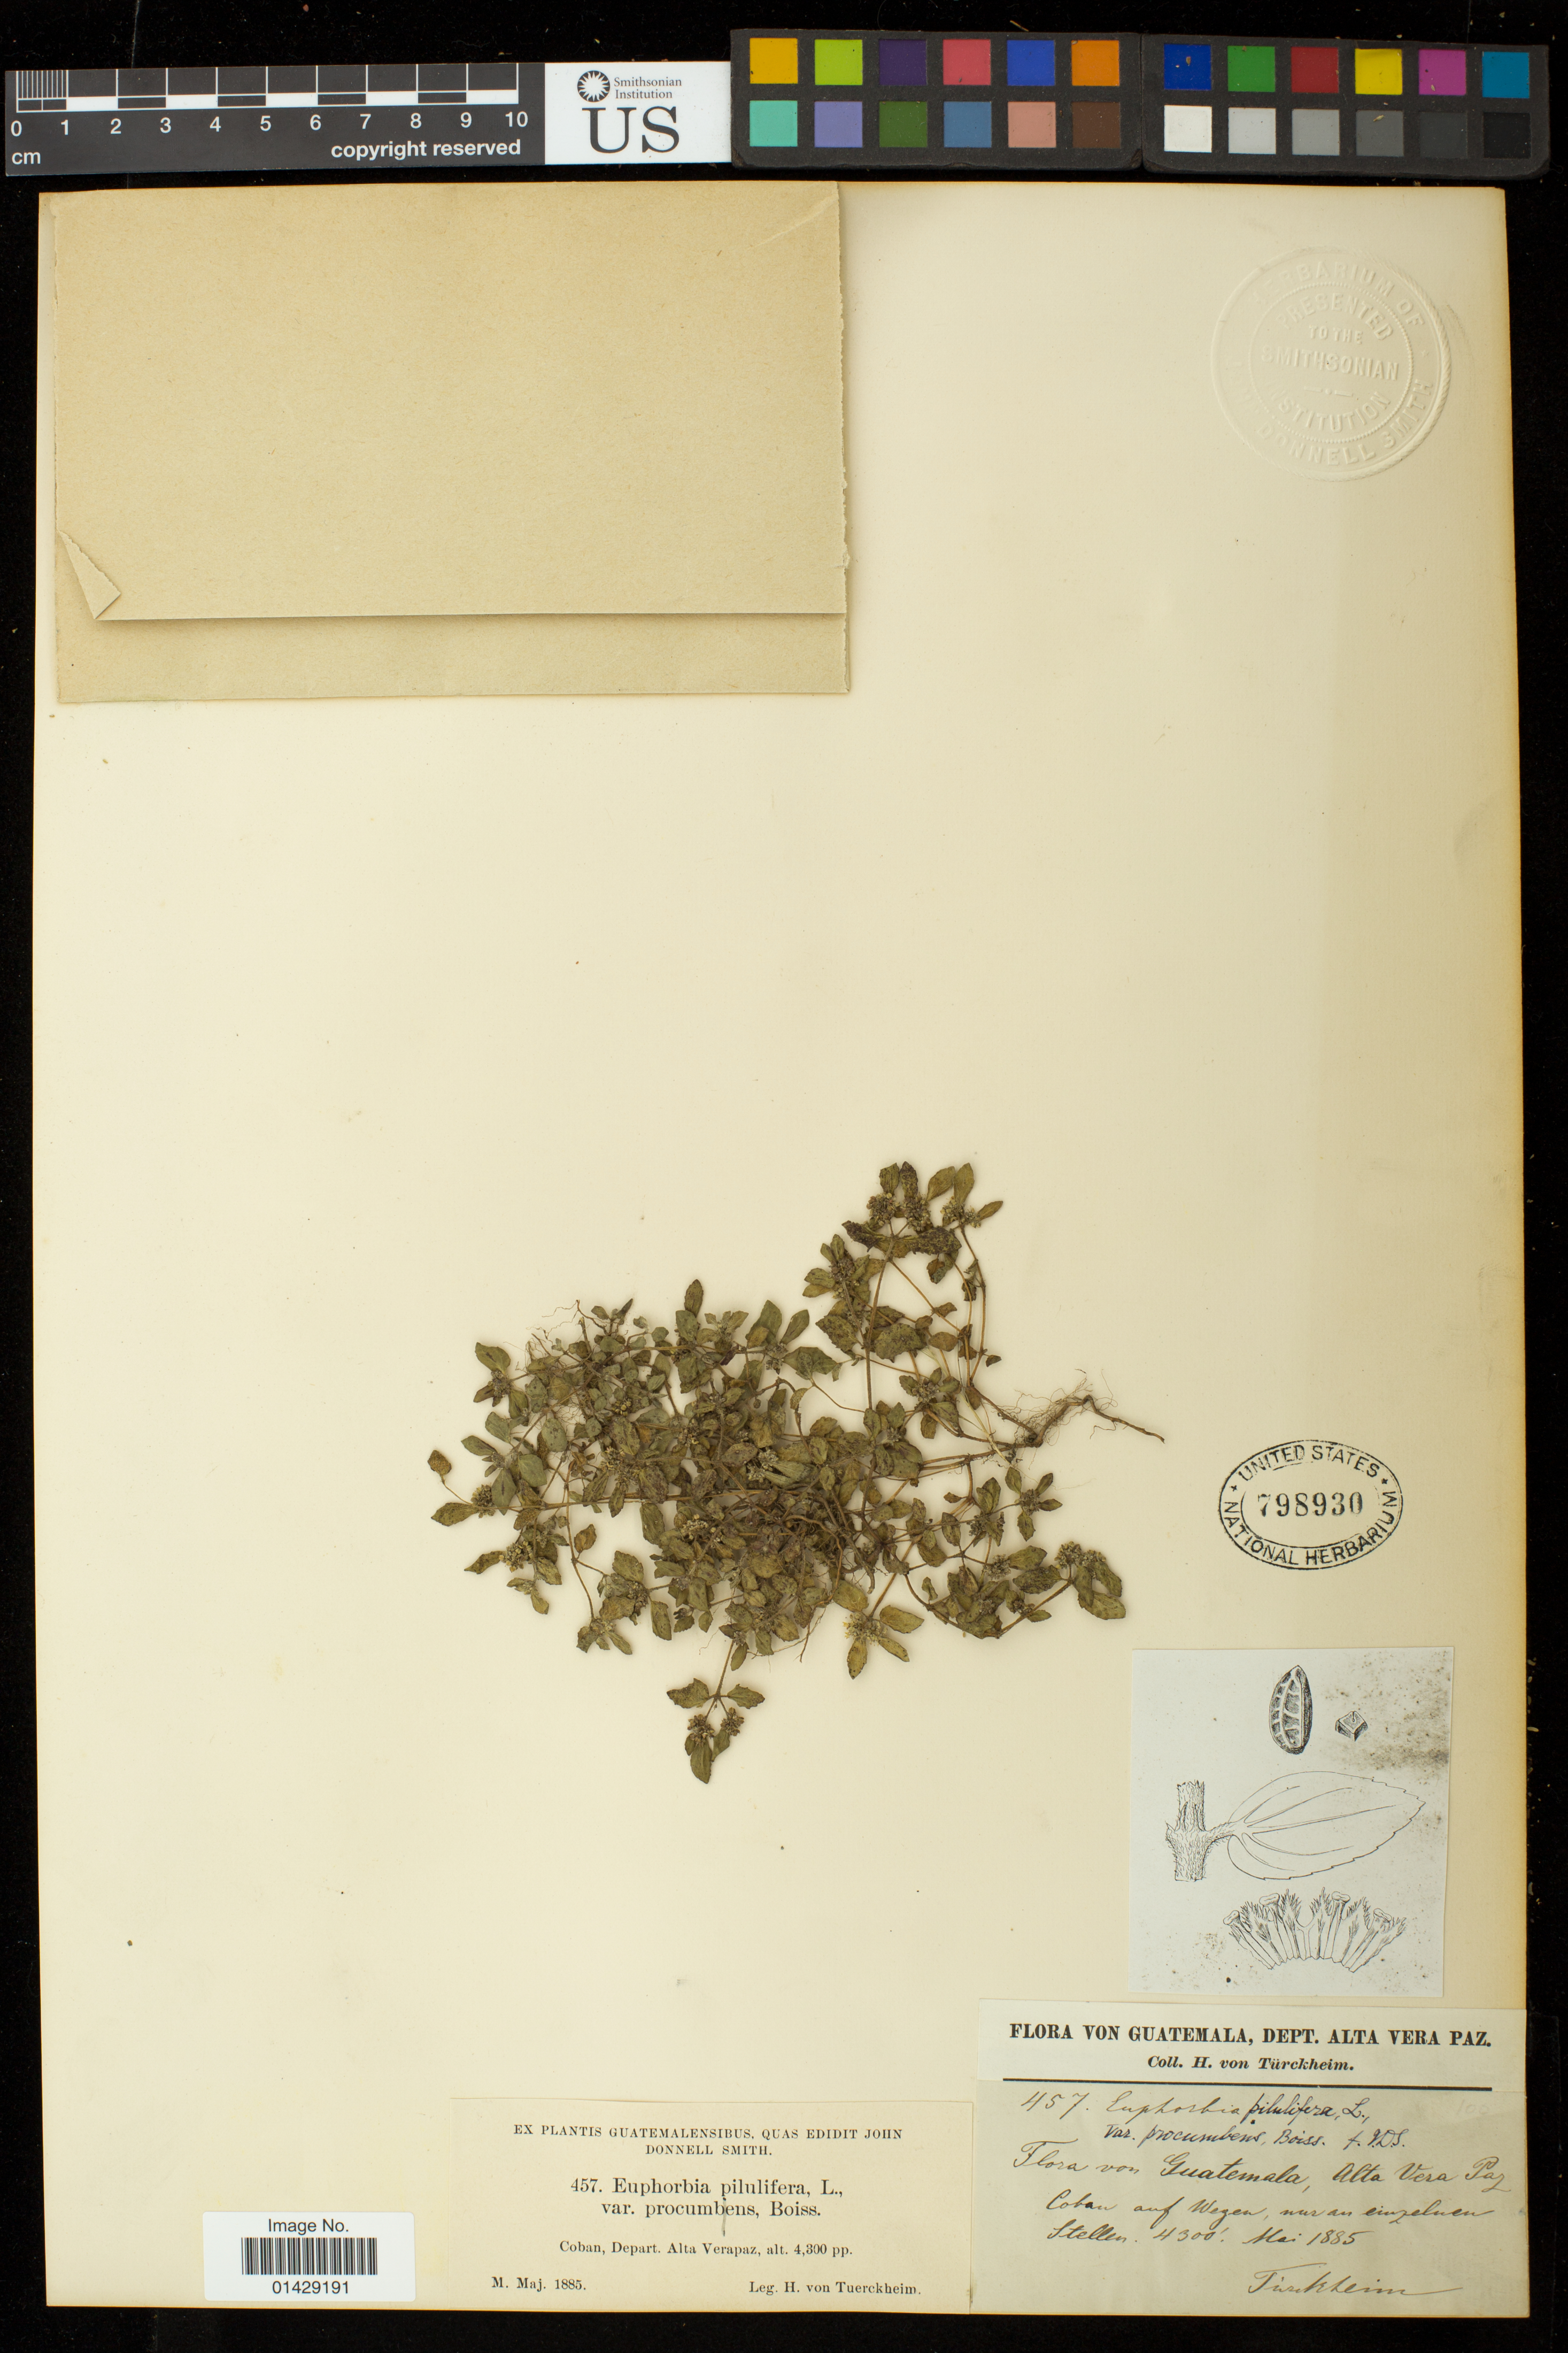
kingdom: Plantae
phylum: Tracheophyta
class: Magnoliopsida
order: Malpighiales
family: Euphorbiaceae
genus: Euphorbia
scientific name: Euphorbia hirta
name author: L.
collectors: H. Von Teurckheim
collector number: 457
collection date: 1885-05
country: Guatemala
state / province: Alta Verapaz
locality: Coban auf Wegen, nur an einzelnen Stellen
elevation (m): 1311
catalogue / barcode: US 798930